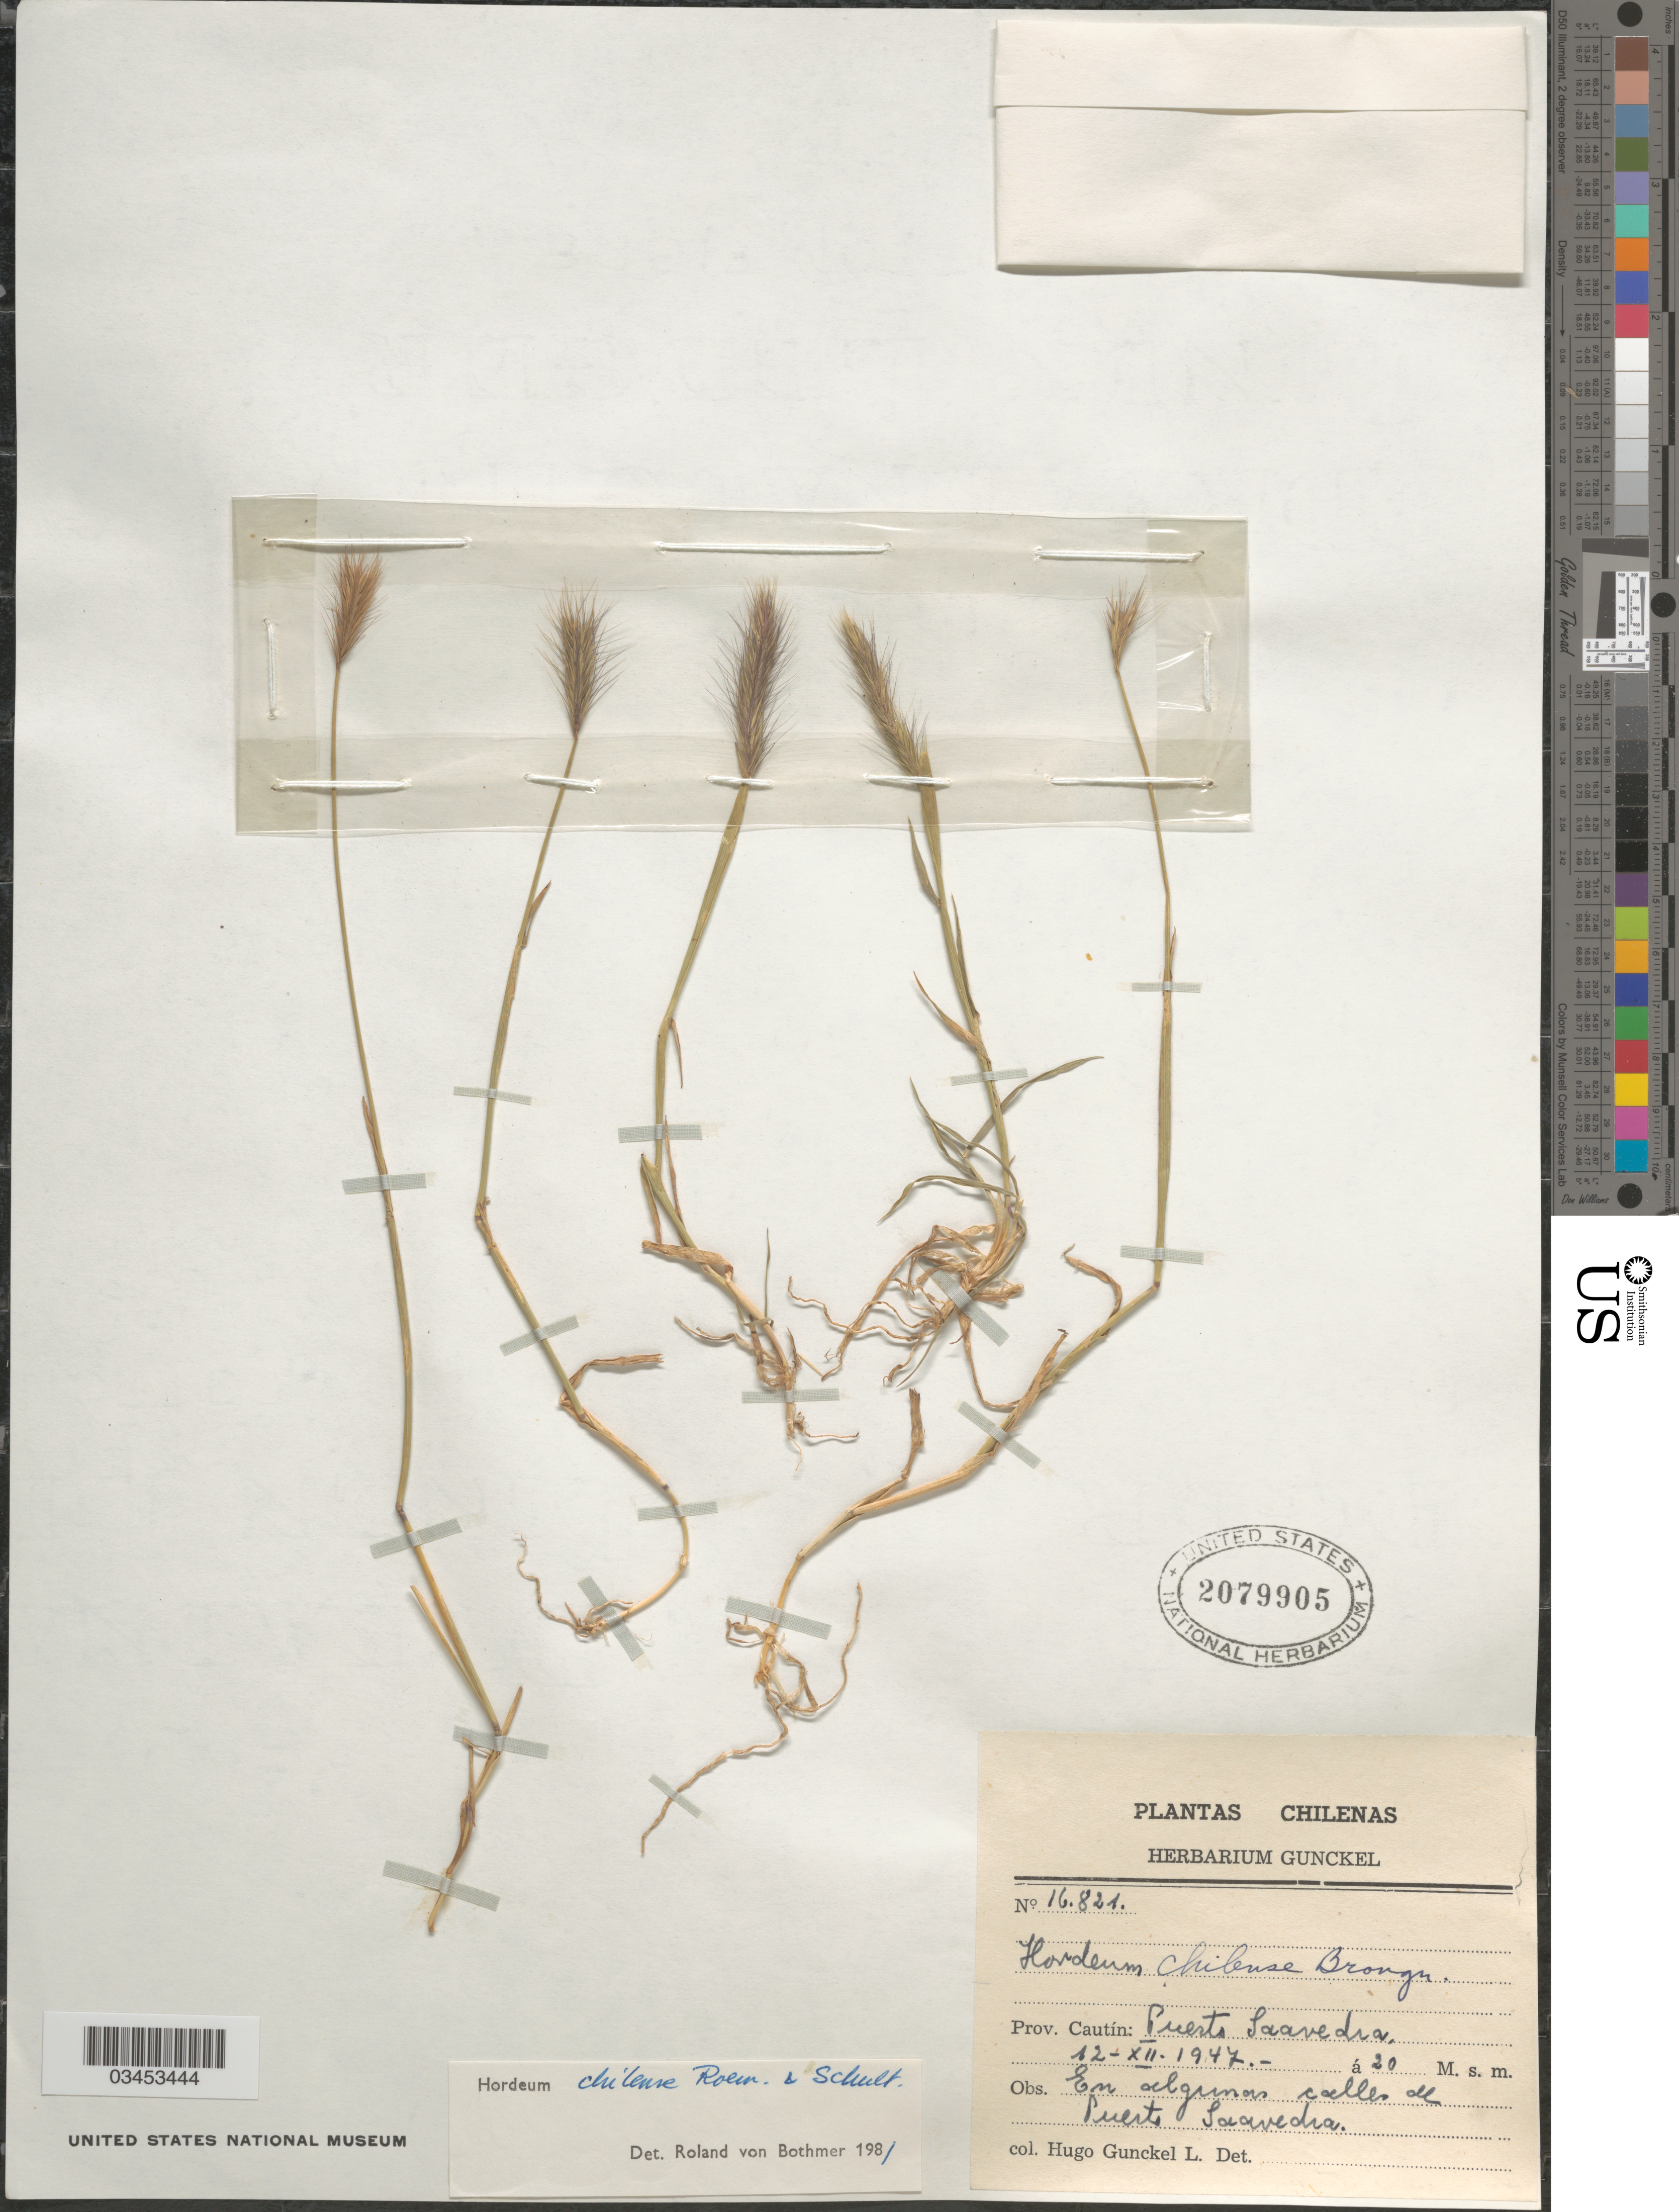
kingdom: Plantae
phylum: Tracheophyta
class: Liliopsida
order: Poales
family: Poaceae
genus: Hordeum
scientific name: Hordeum comosum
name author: J. Presl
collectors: H. Gunckel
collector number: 16821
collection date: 1947-12-12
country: Chile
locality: Prov. Cautín: Puero Saavedia.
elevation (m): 20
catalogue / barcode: US 2079905